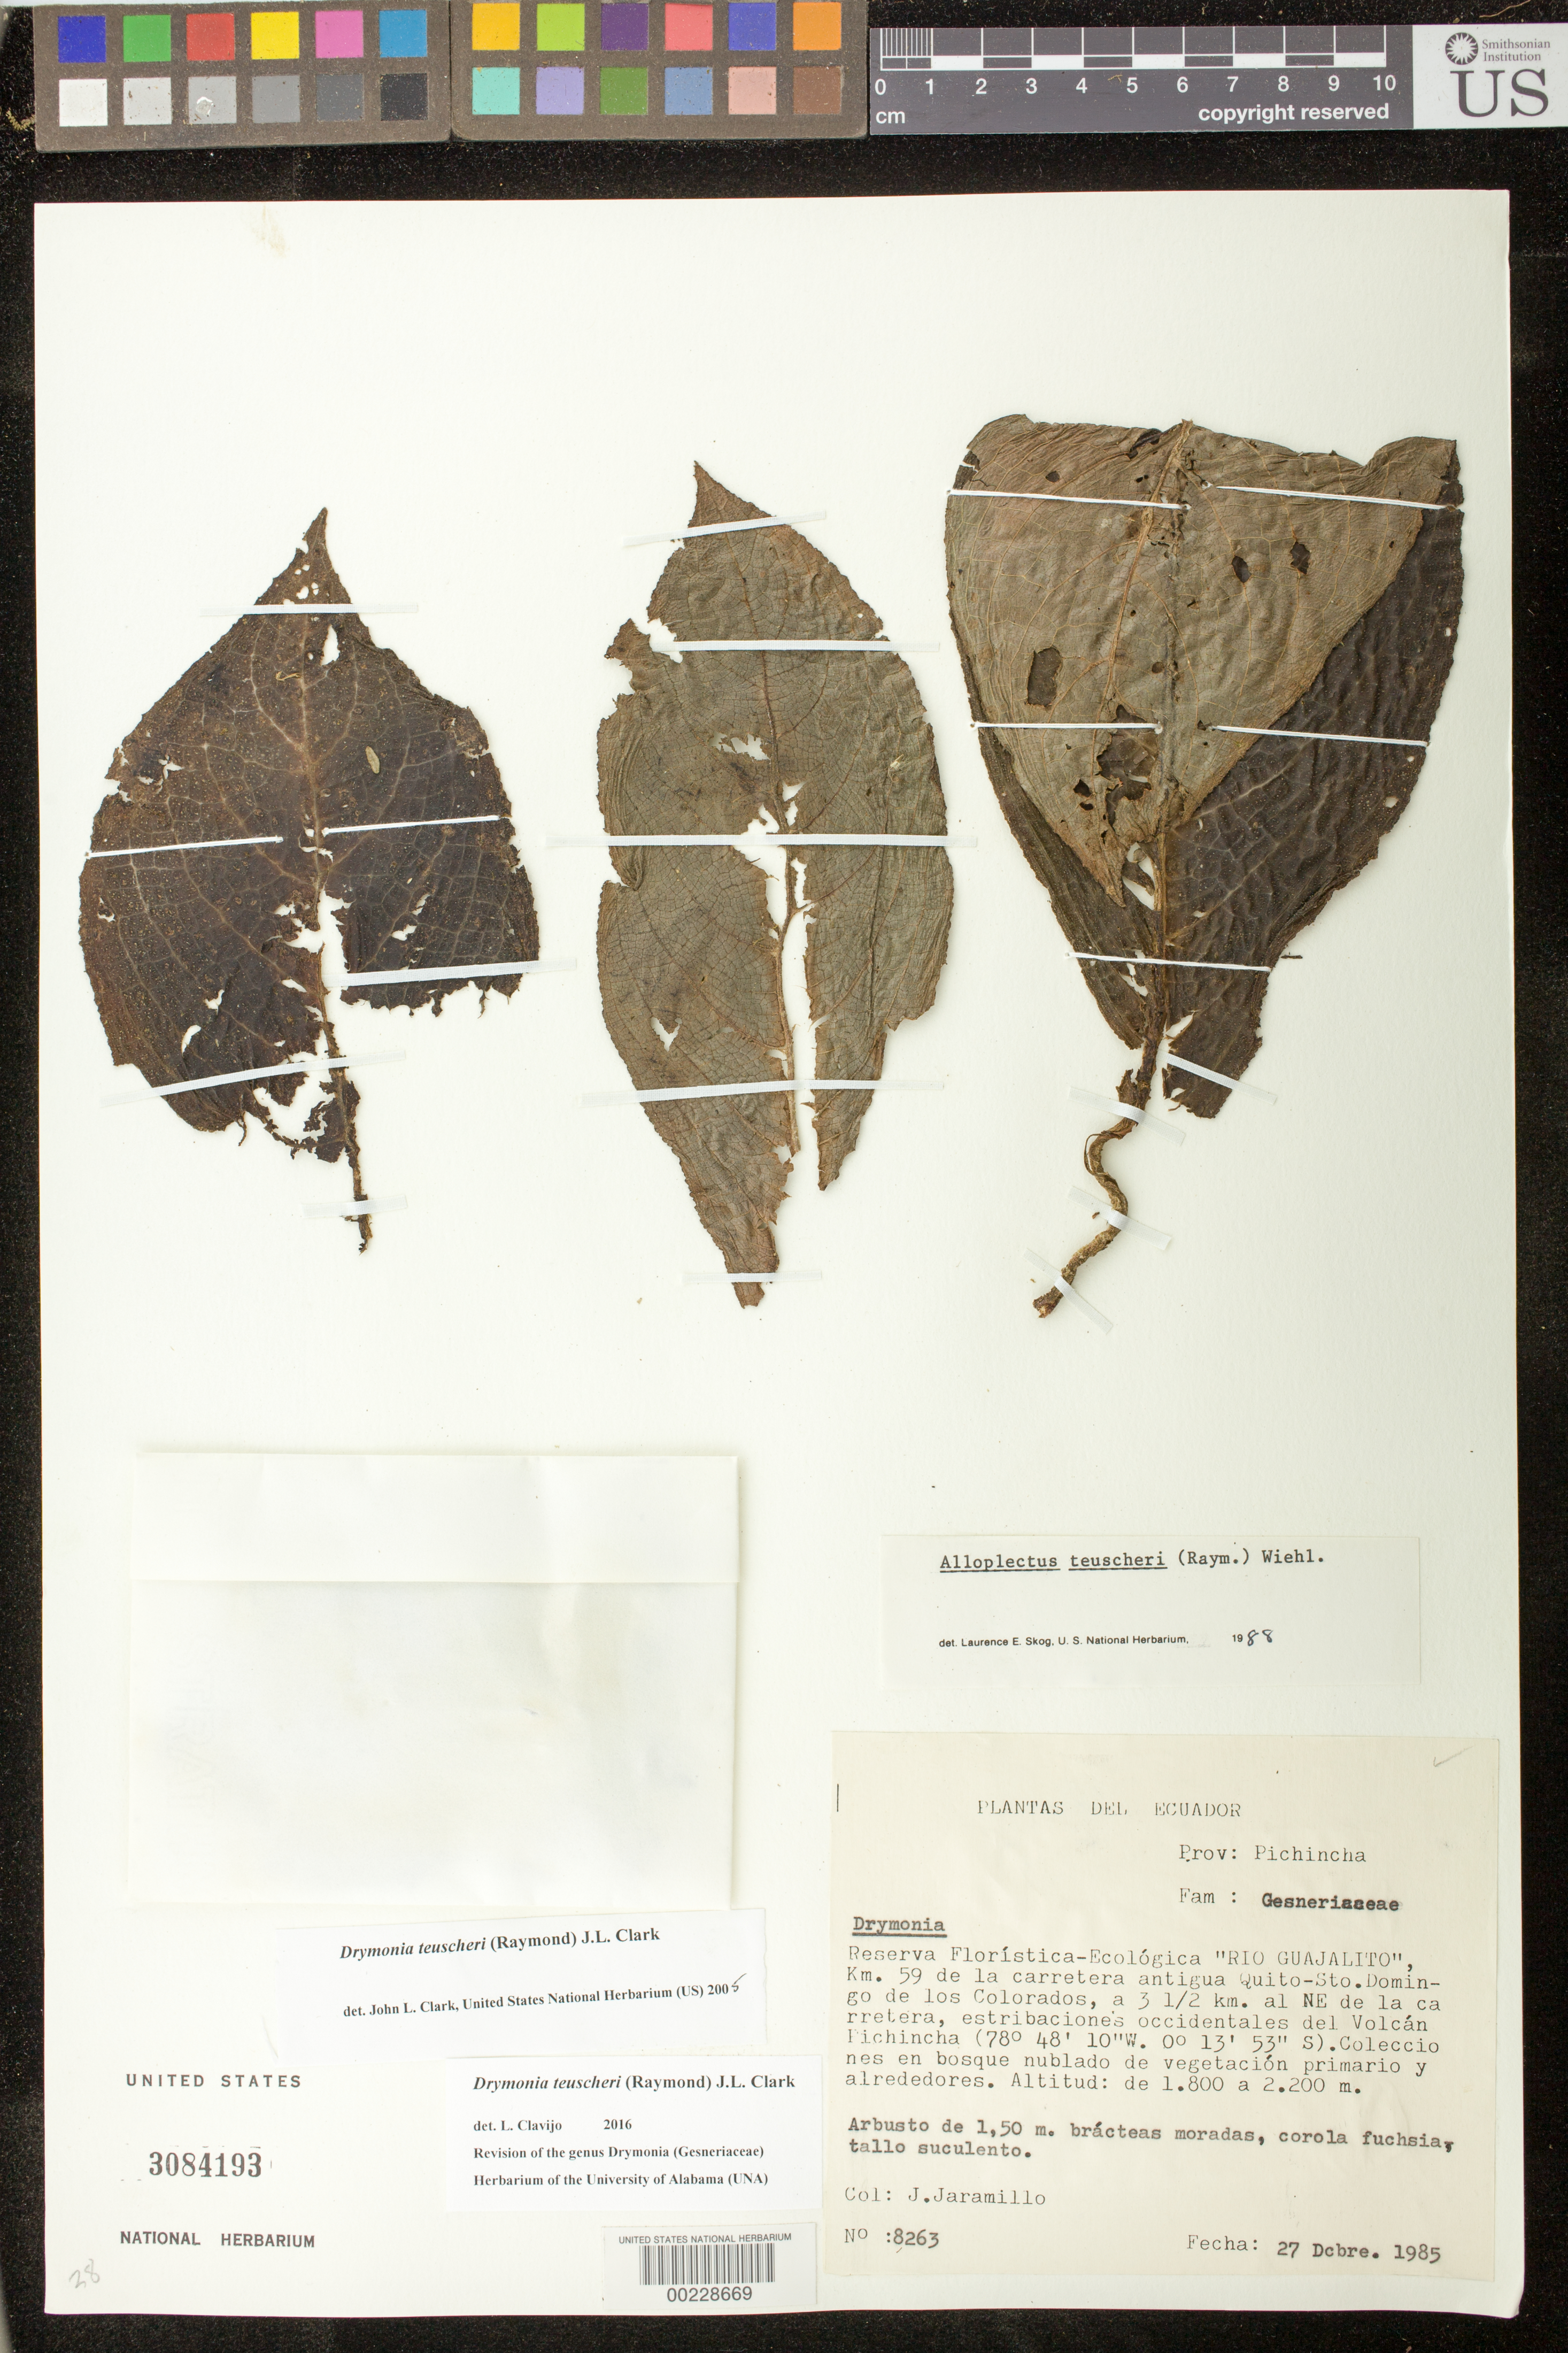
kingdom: Plantae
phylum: Tracheophyta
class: Magnoliopsida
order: Lamiales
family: Gesneriaceae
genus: Drymonia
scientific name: Drymonia teuscheri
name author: (Raymond) J.L. Clark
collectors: J. L. Jaramillo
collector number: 8263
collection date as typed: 27 Dec 1985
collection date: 1985-12-27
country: Ecuador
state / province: Pichincha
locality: Reserva Florística-Ecológica "RIO GUAJALITO", km 59 de la carretera antigua Quito - Sto. Domingo de los Colorados, a 3 1/2 km al NE de la carretera, estribaciones occidentales del Volcán Pichincha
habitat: Bosque nublado de vegetación primario y alrededores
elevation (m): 1800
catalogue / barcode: US 3084193